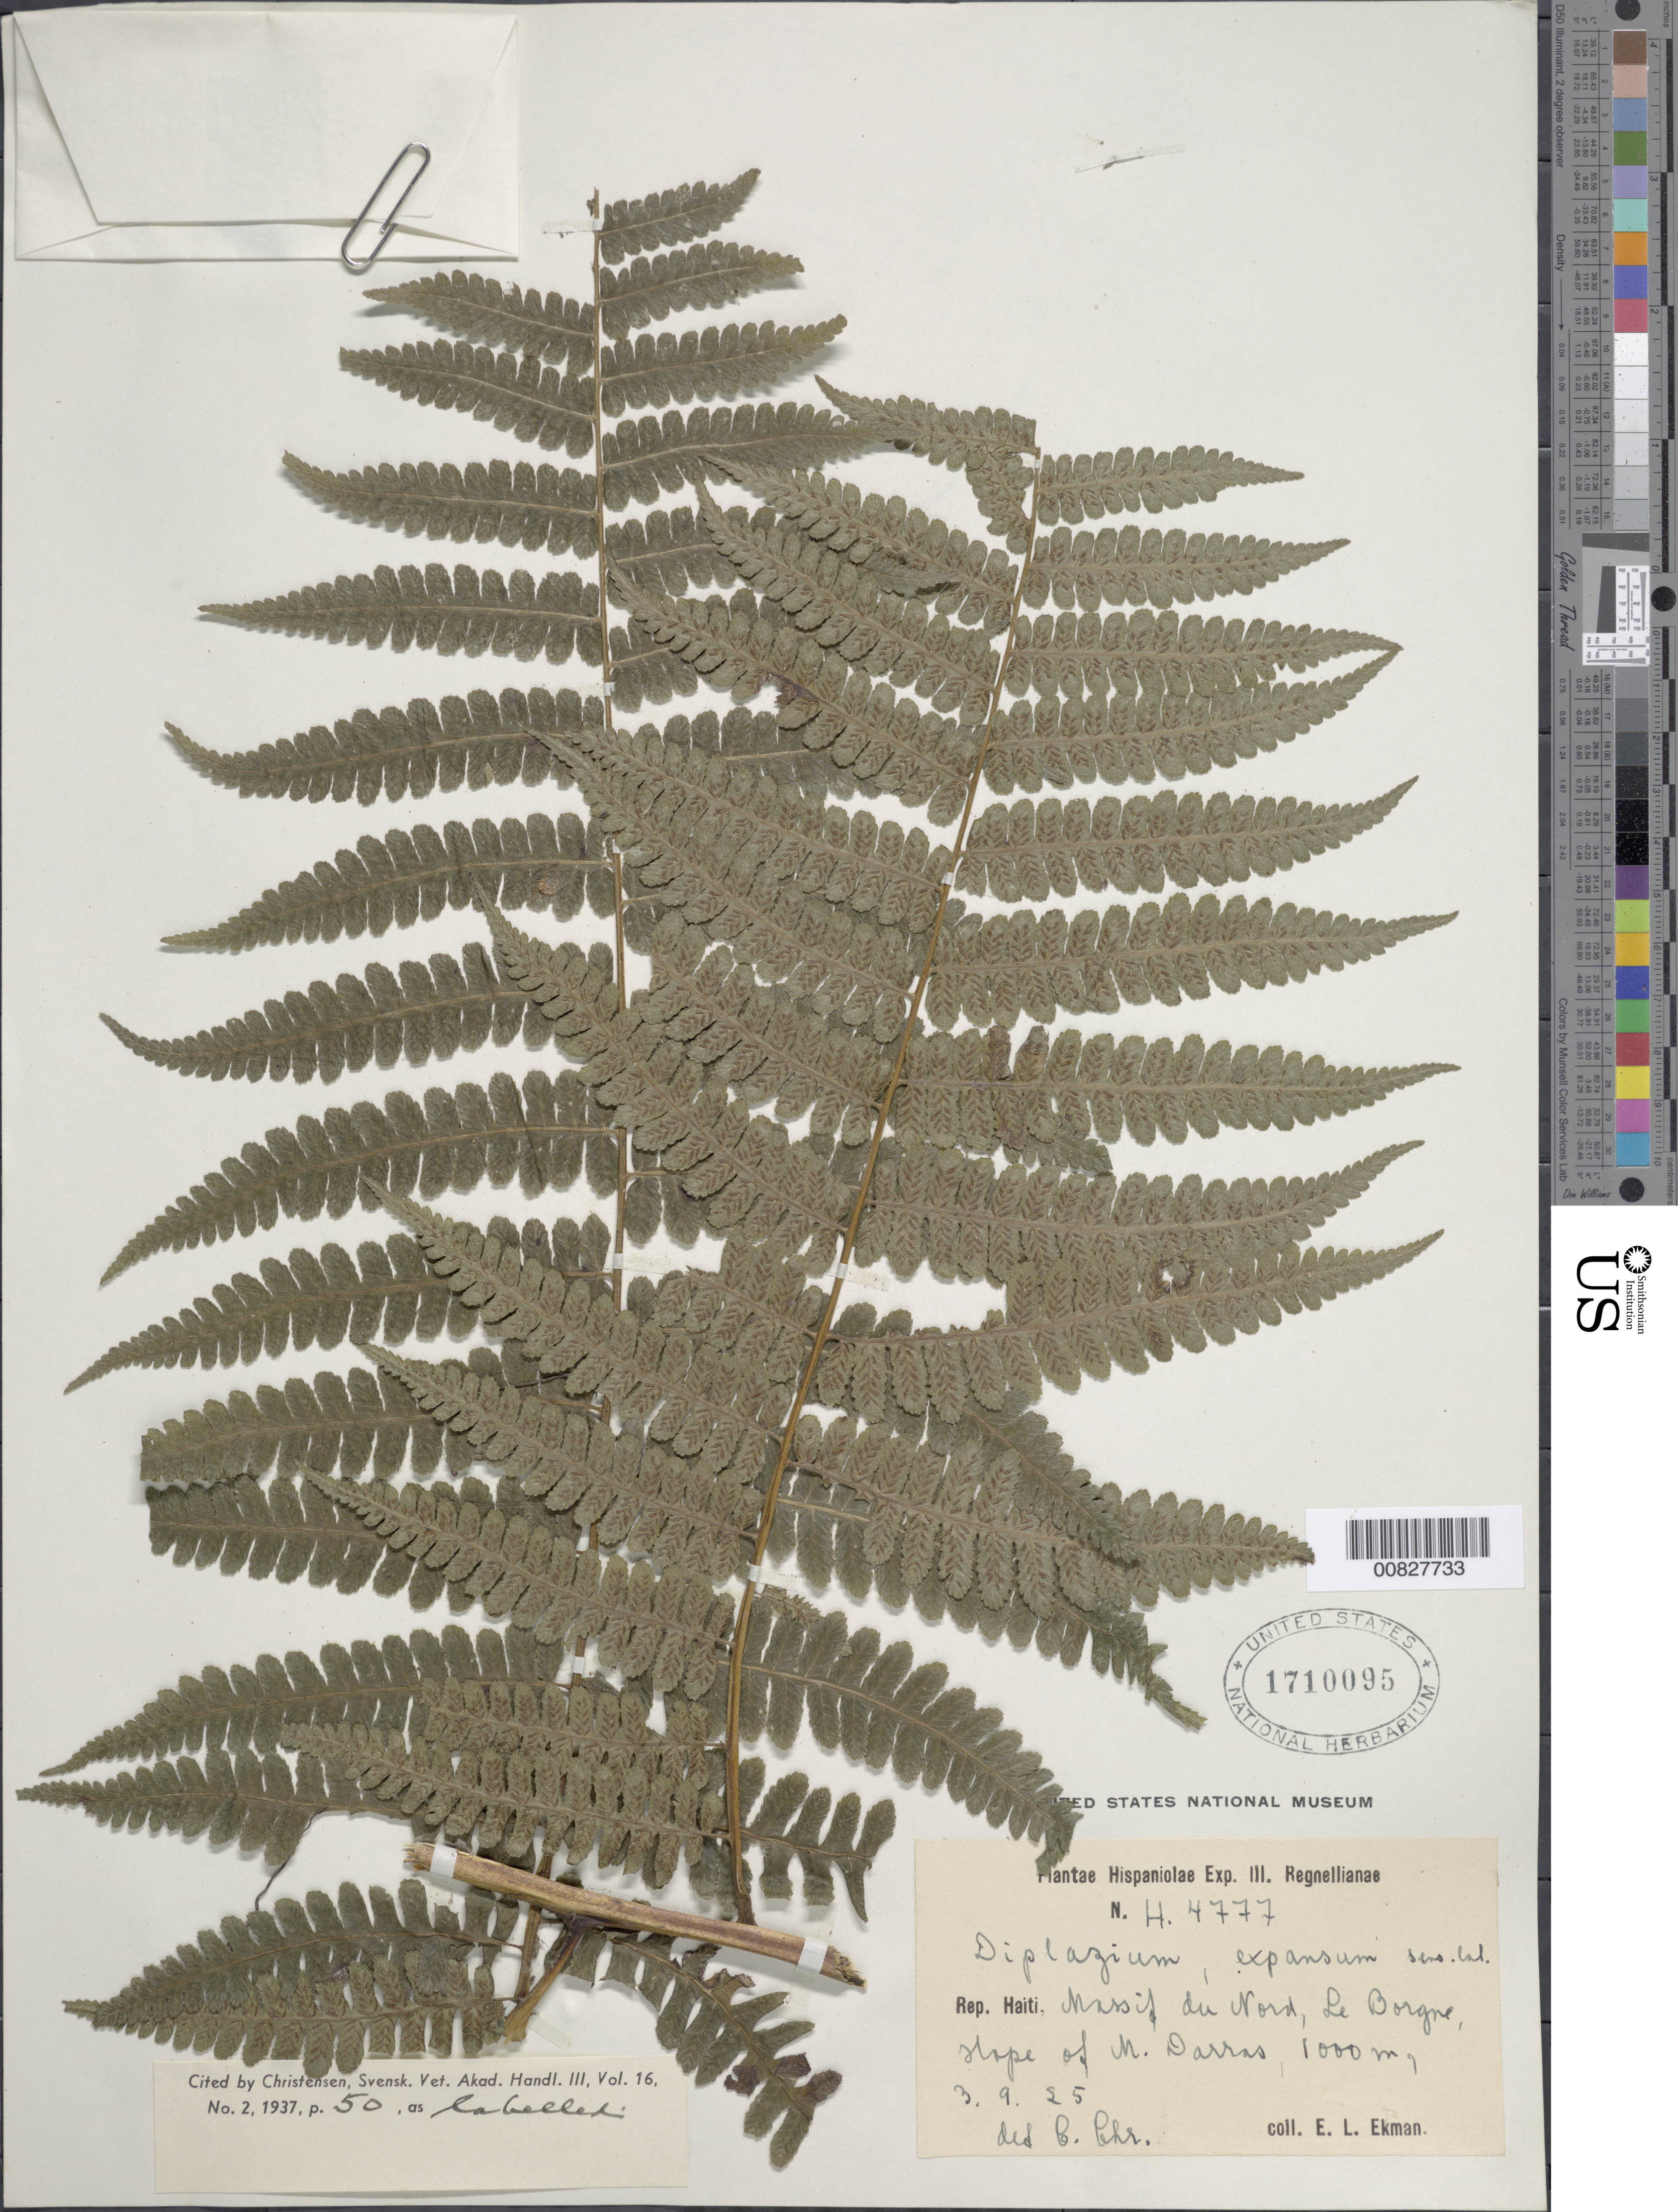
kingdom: Plantae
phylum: Tracheophyta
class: Polypodiopsida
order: Polypodiales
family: Athyriaceae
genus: Diplazium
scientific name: Diplazium expansum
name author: Willd.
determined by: Christensen, C. F. A.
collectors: E. L. Ekman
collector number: H 4777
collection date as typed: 03 Sep 1925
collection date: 1925-09-03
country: Haiti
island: Hispaniola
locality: Massif du Nord, Le Borgne, slope of M. Darras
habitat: Slope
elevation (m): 1000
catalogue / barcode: US 1710095